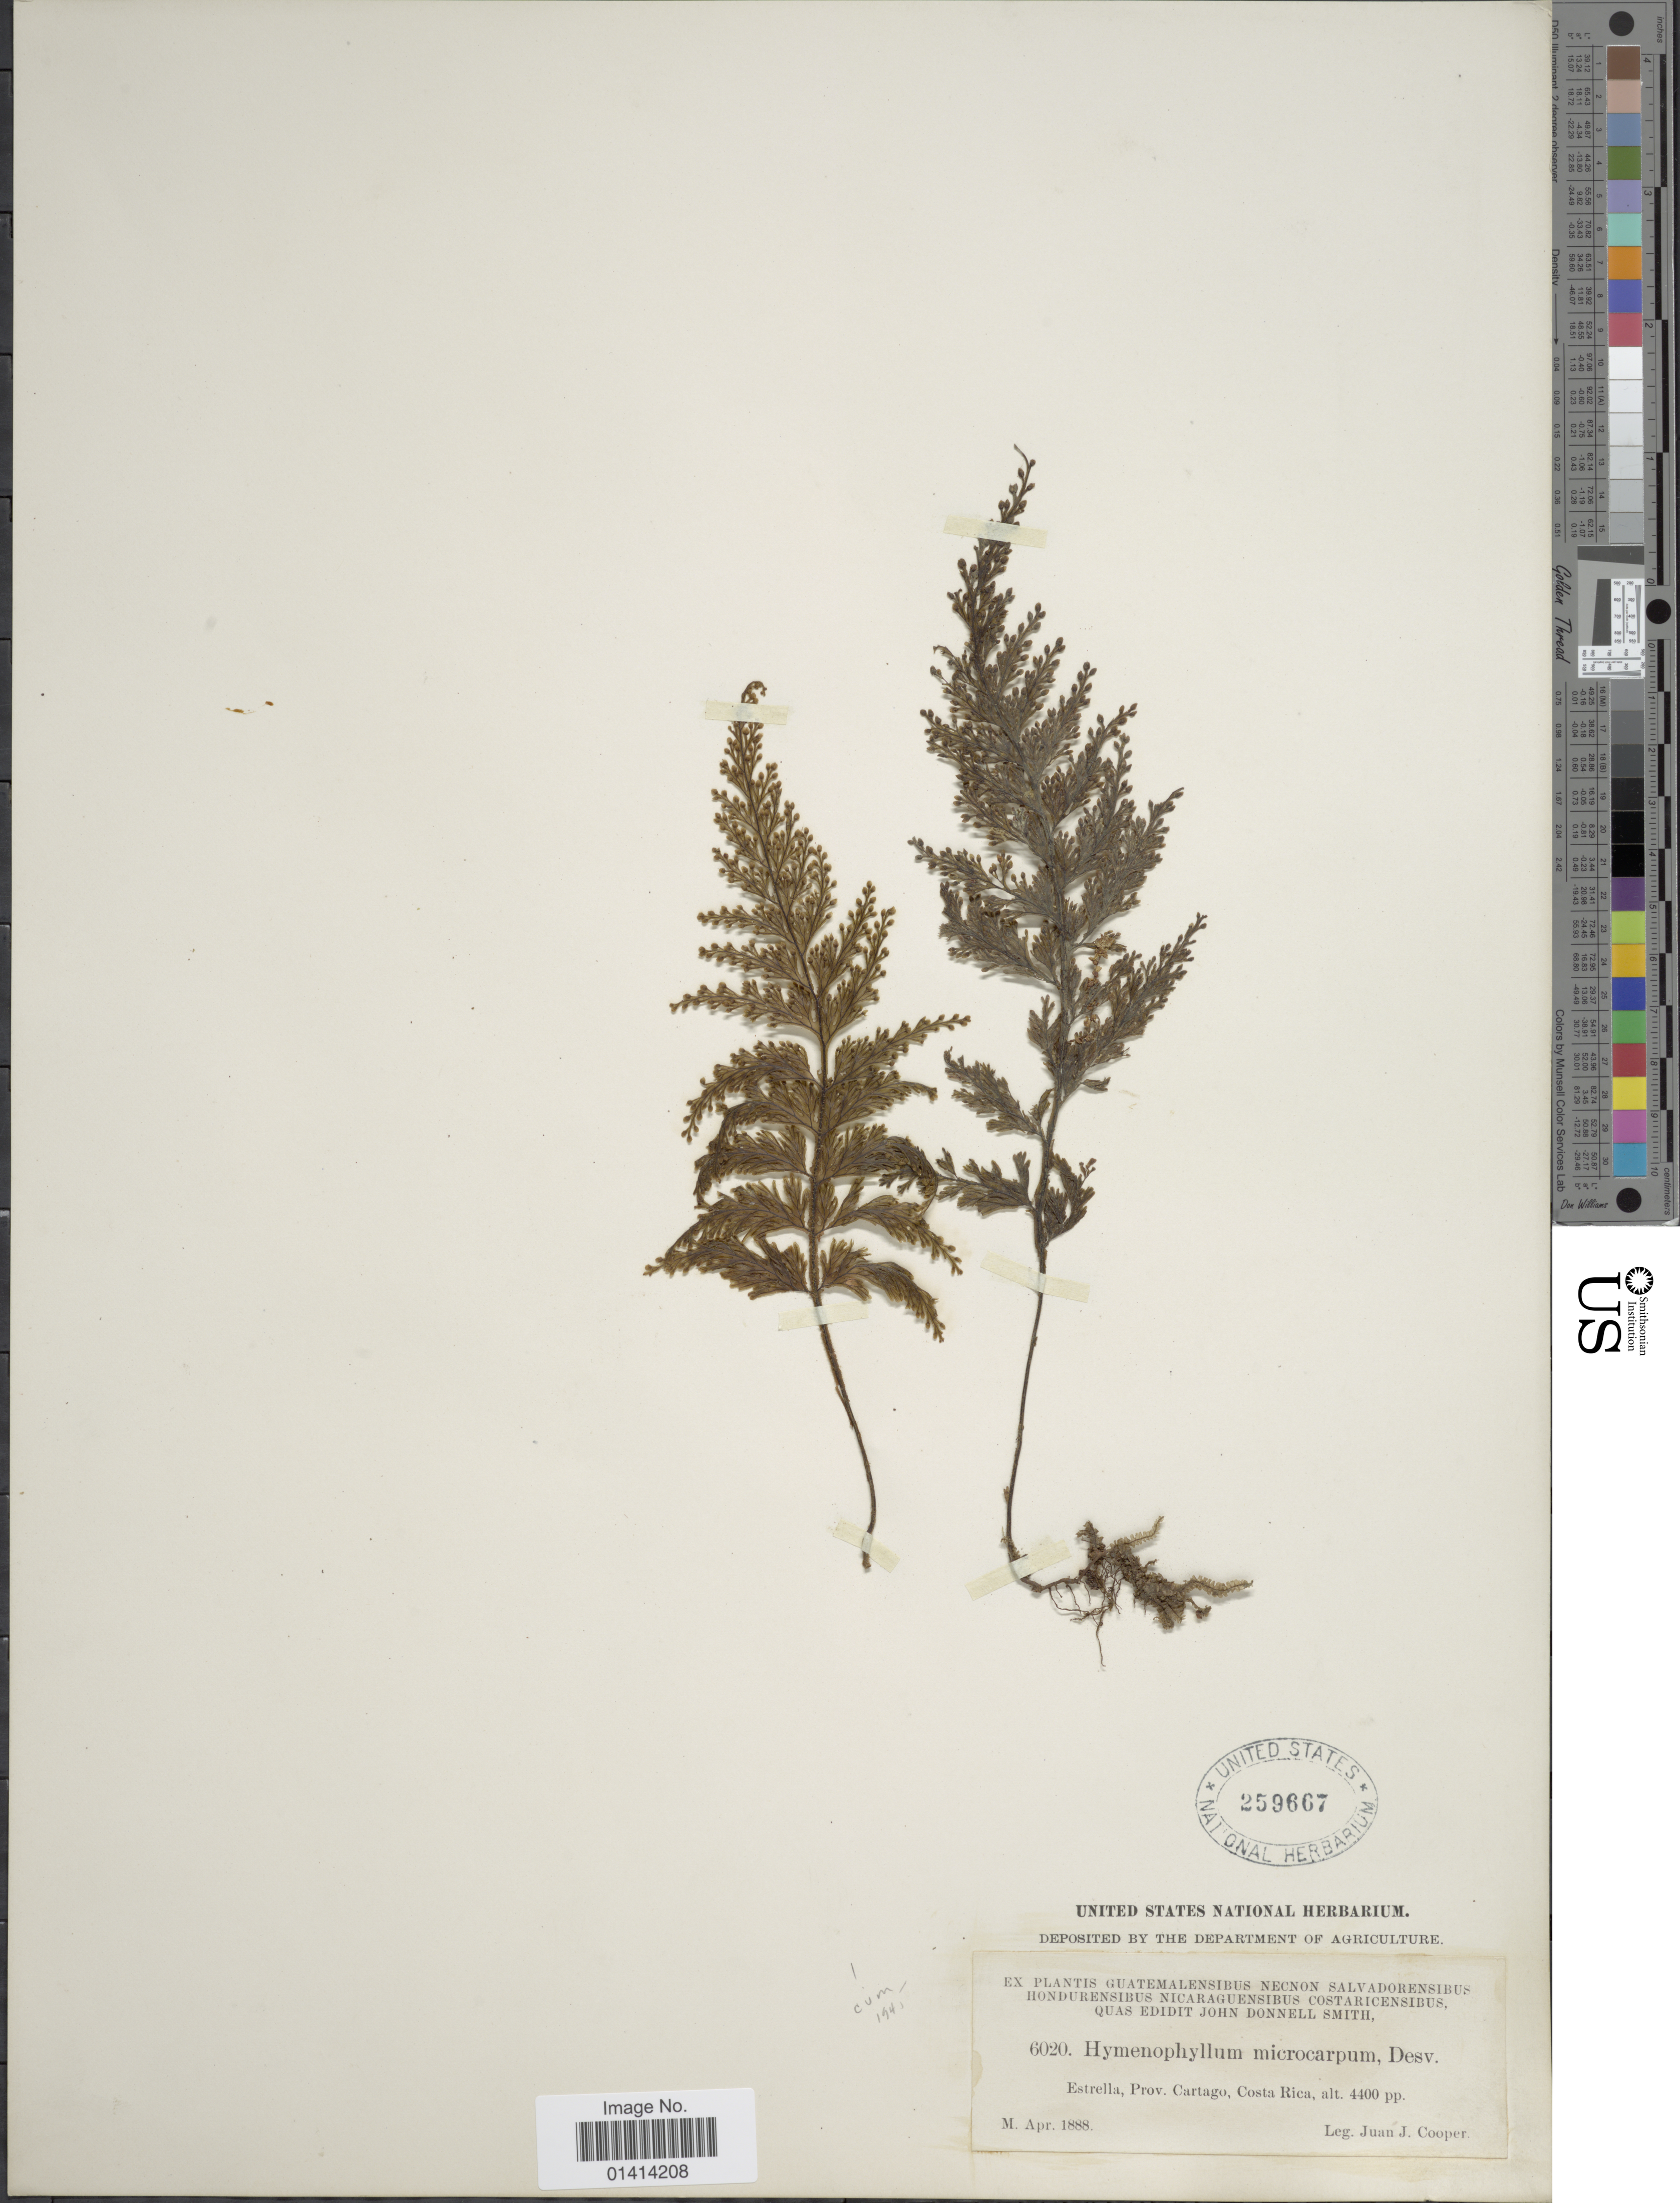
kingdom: Plantae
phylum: Tracheophyta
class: Polypodiopsida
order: Hymenophyllales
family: Hymenophyllaceae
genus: Hymenophyllum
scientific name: Hymenophyllum microcarpum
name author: (Desv.) Lellinger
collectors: J. J. Cooper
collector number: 6020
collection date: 1888-04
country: Costa Rica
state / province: Cartago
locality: Estrella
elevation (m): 1341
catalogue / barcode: US 259667